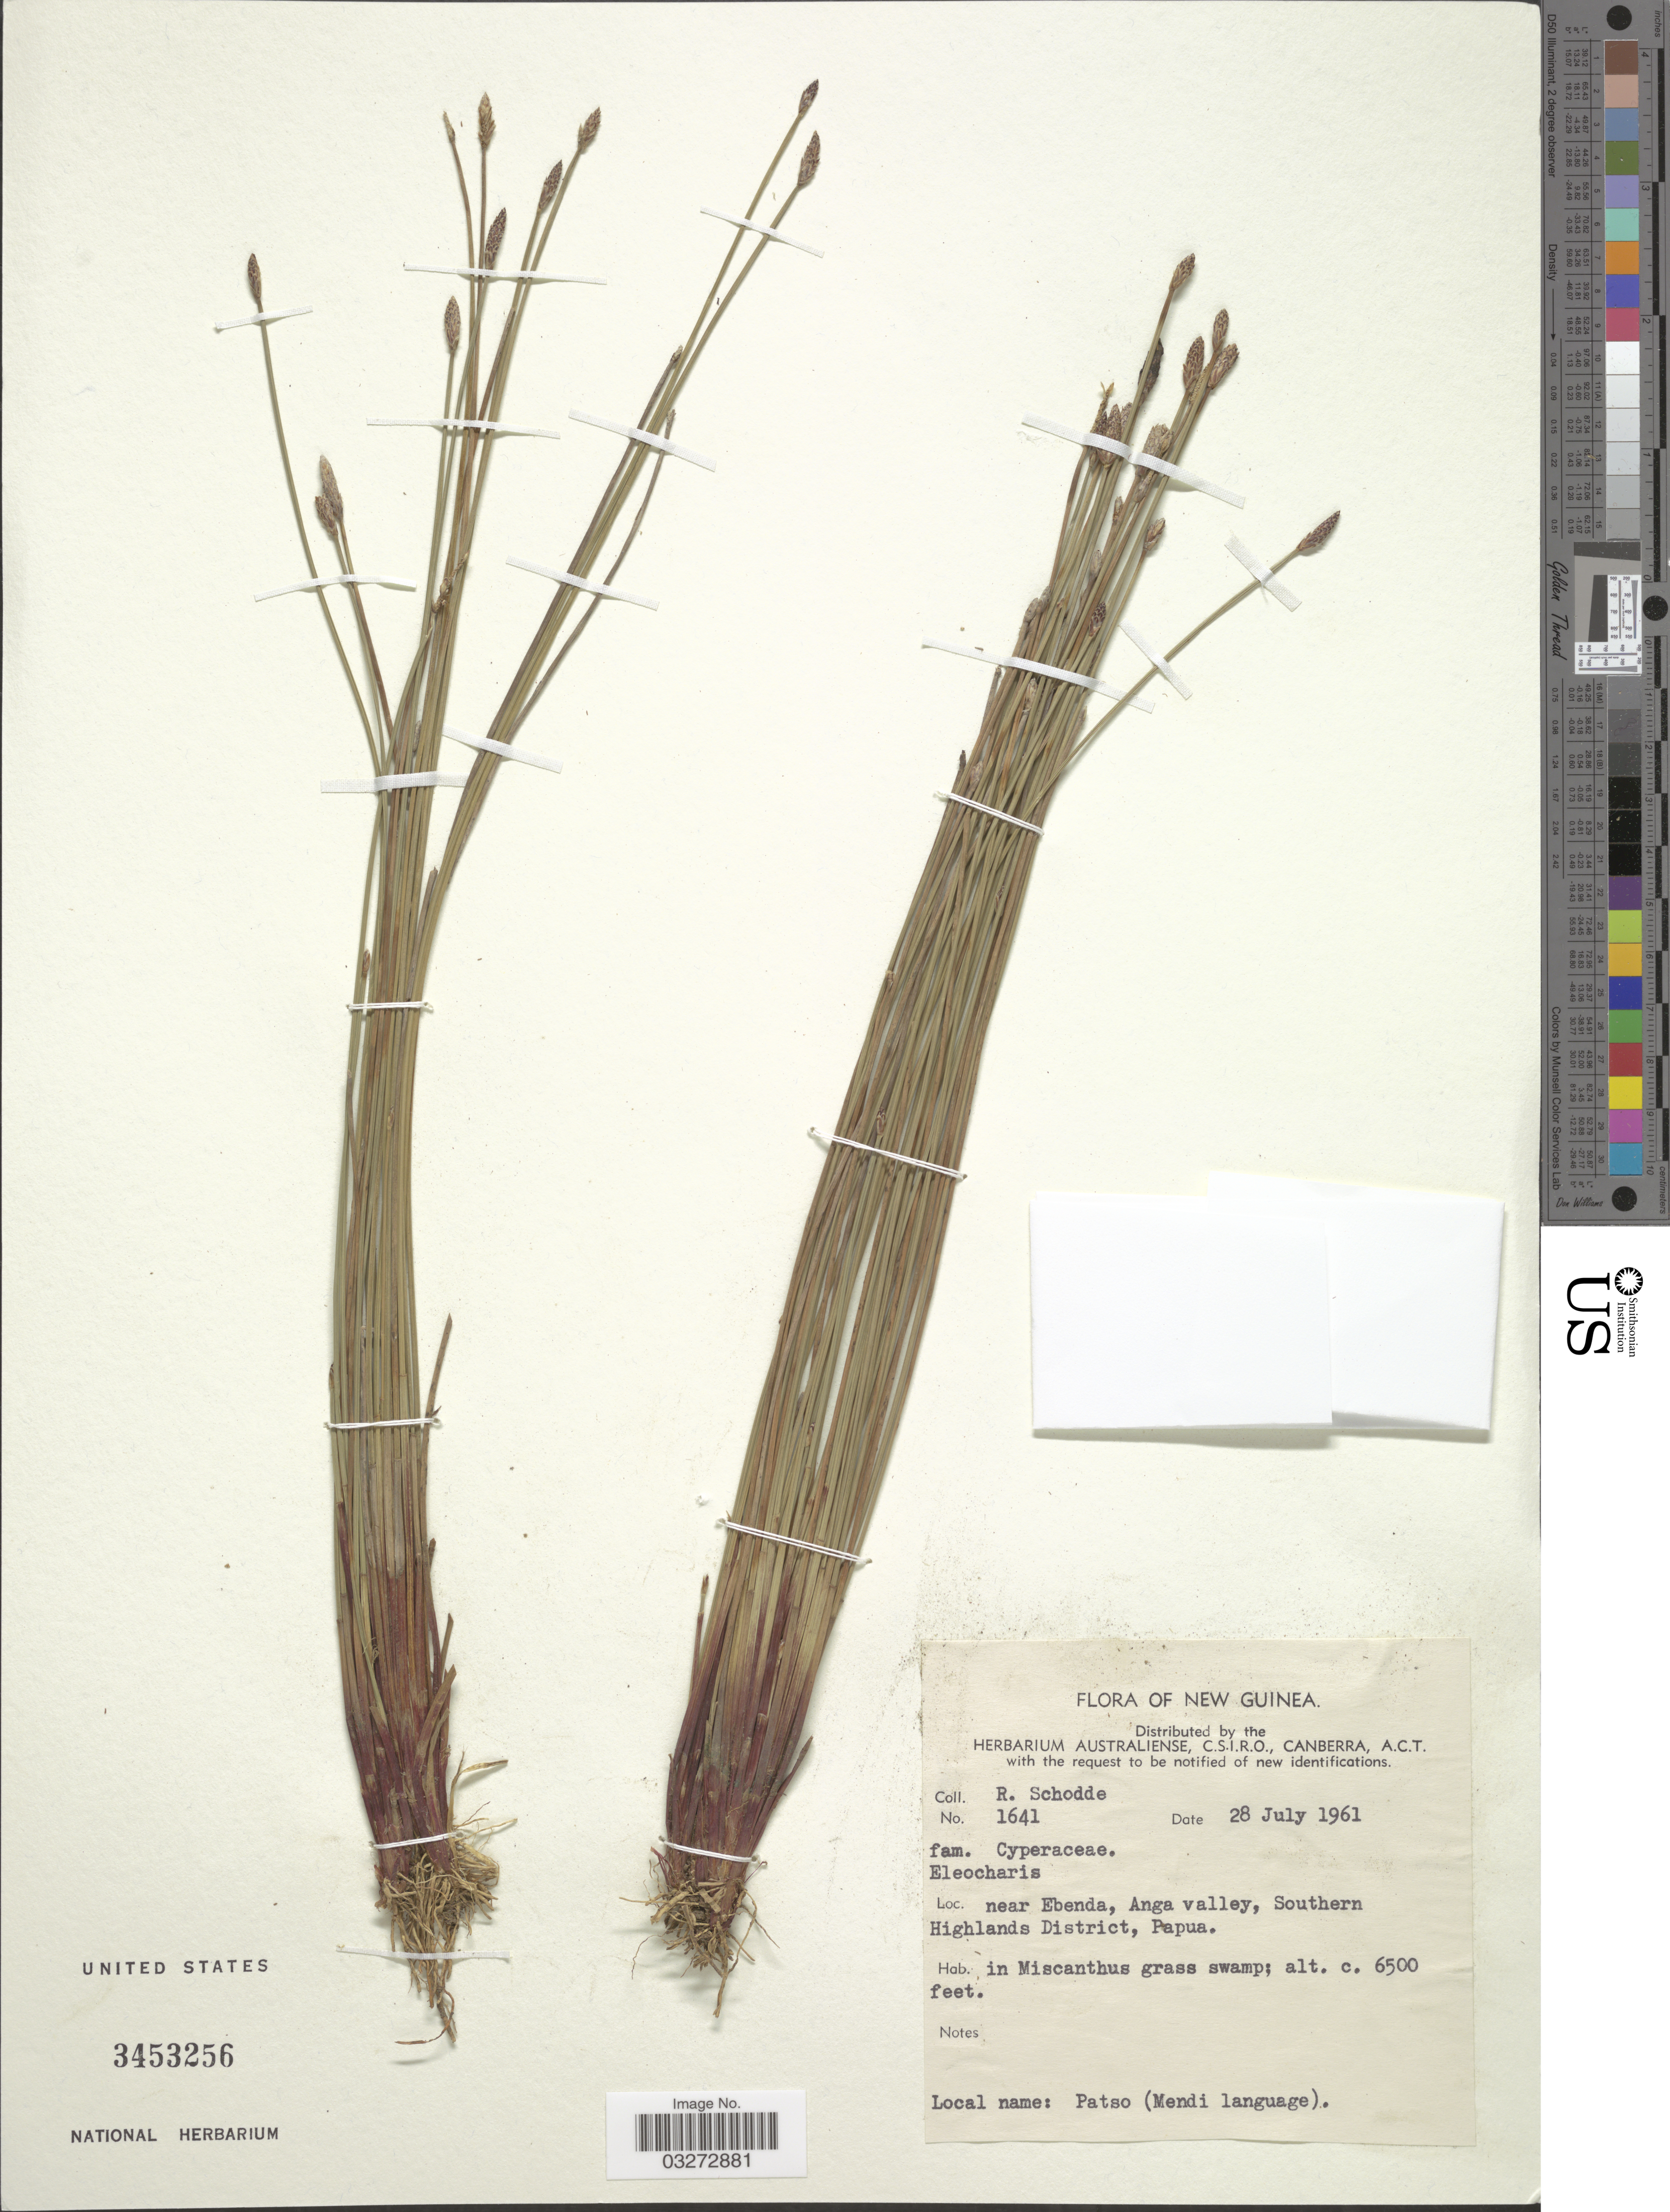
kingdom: Plantae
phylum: Tracheophyta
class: Liliopsida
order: Poales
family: Cyperaceae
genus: Eleocharis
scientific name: Eleocharis sp.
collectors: R. Schodde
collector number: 1641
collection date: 1961-07-28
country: Papua New Guinea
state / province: Southern Highlands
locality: New Guinea. Near Ebenda, Anga valley, Southern Highlands District, Papua.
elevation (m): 1981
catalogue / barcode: US 3453256